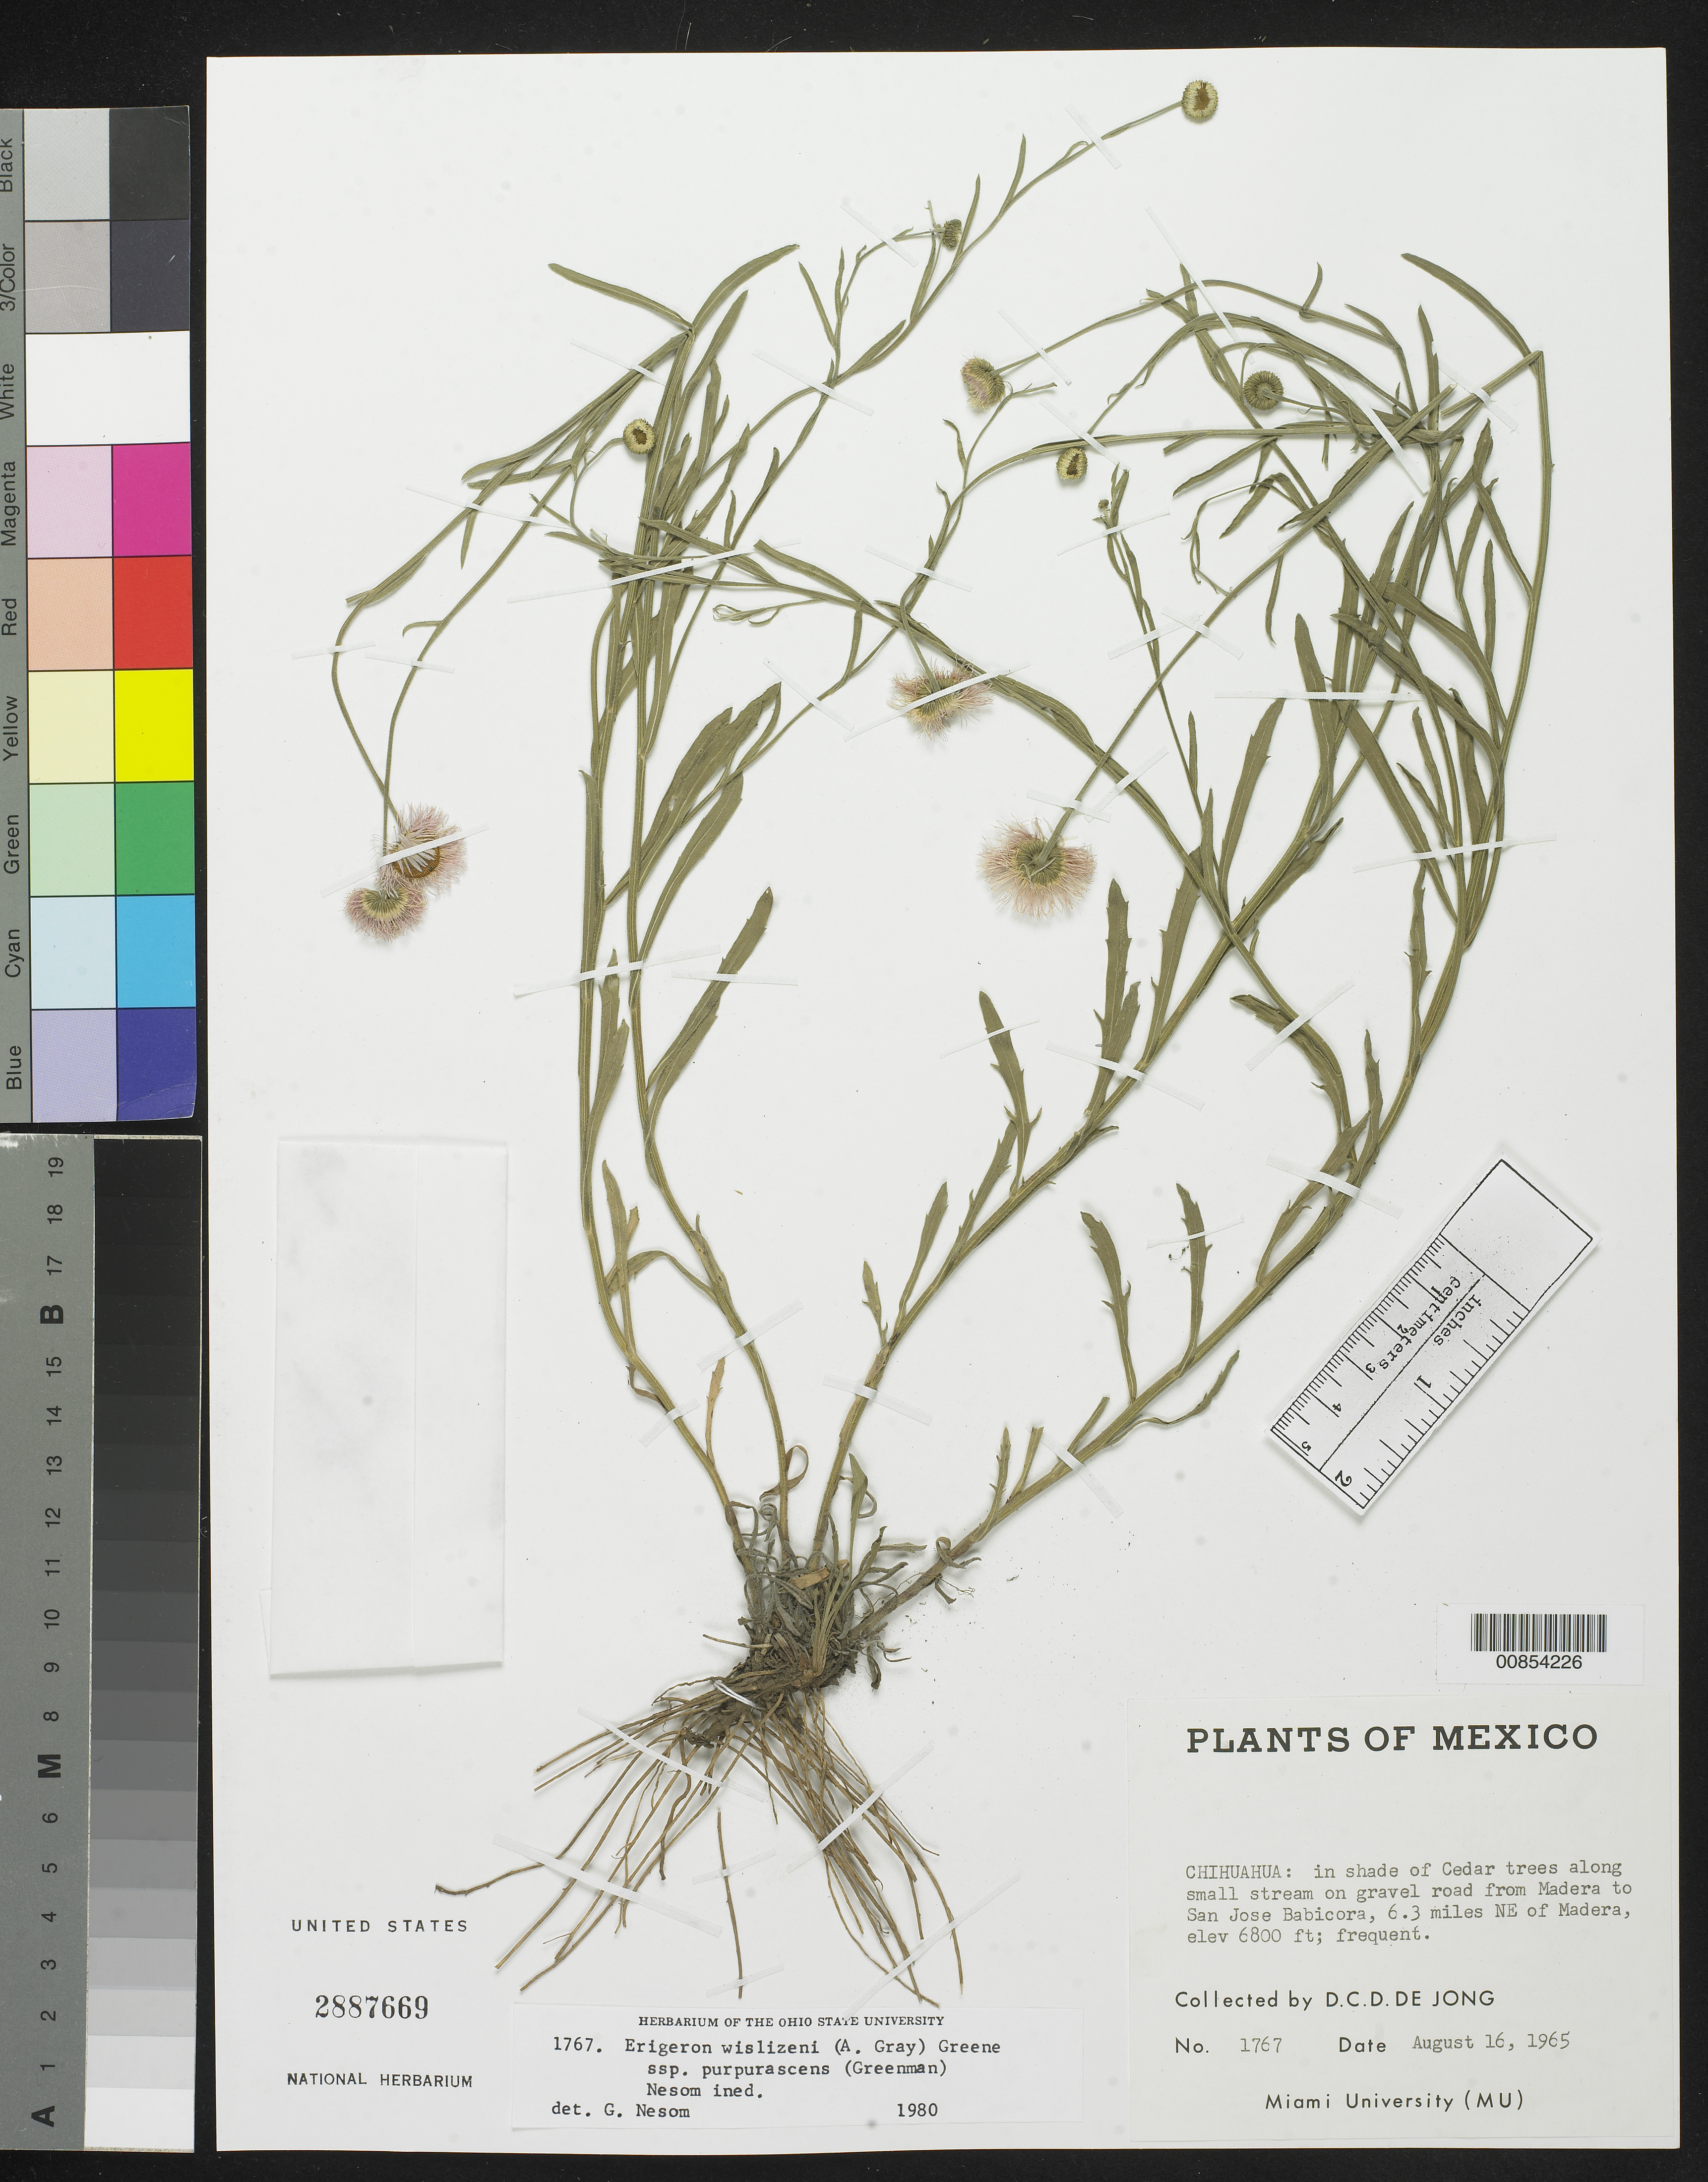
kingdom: Plantae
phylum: Tracheophyta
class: Magnoliopsida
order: Asterales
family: Asteraceae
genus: Erigeron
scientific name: Erigeron wislizeni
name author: (A. Gray) Greene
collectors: D. de Jong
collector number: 1767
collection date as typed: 16 Aug 1965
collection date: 1965-08-16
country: Mexico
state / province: Chihuahua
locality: On gravel road from Madera to San José Babicora, 6.3 miles NE of Madera.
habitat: In shade of Cedar trees along small stream on gravel road.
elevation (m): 2073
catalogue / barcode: US 2887669